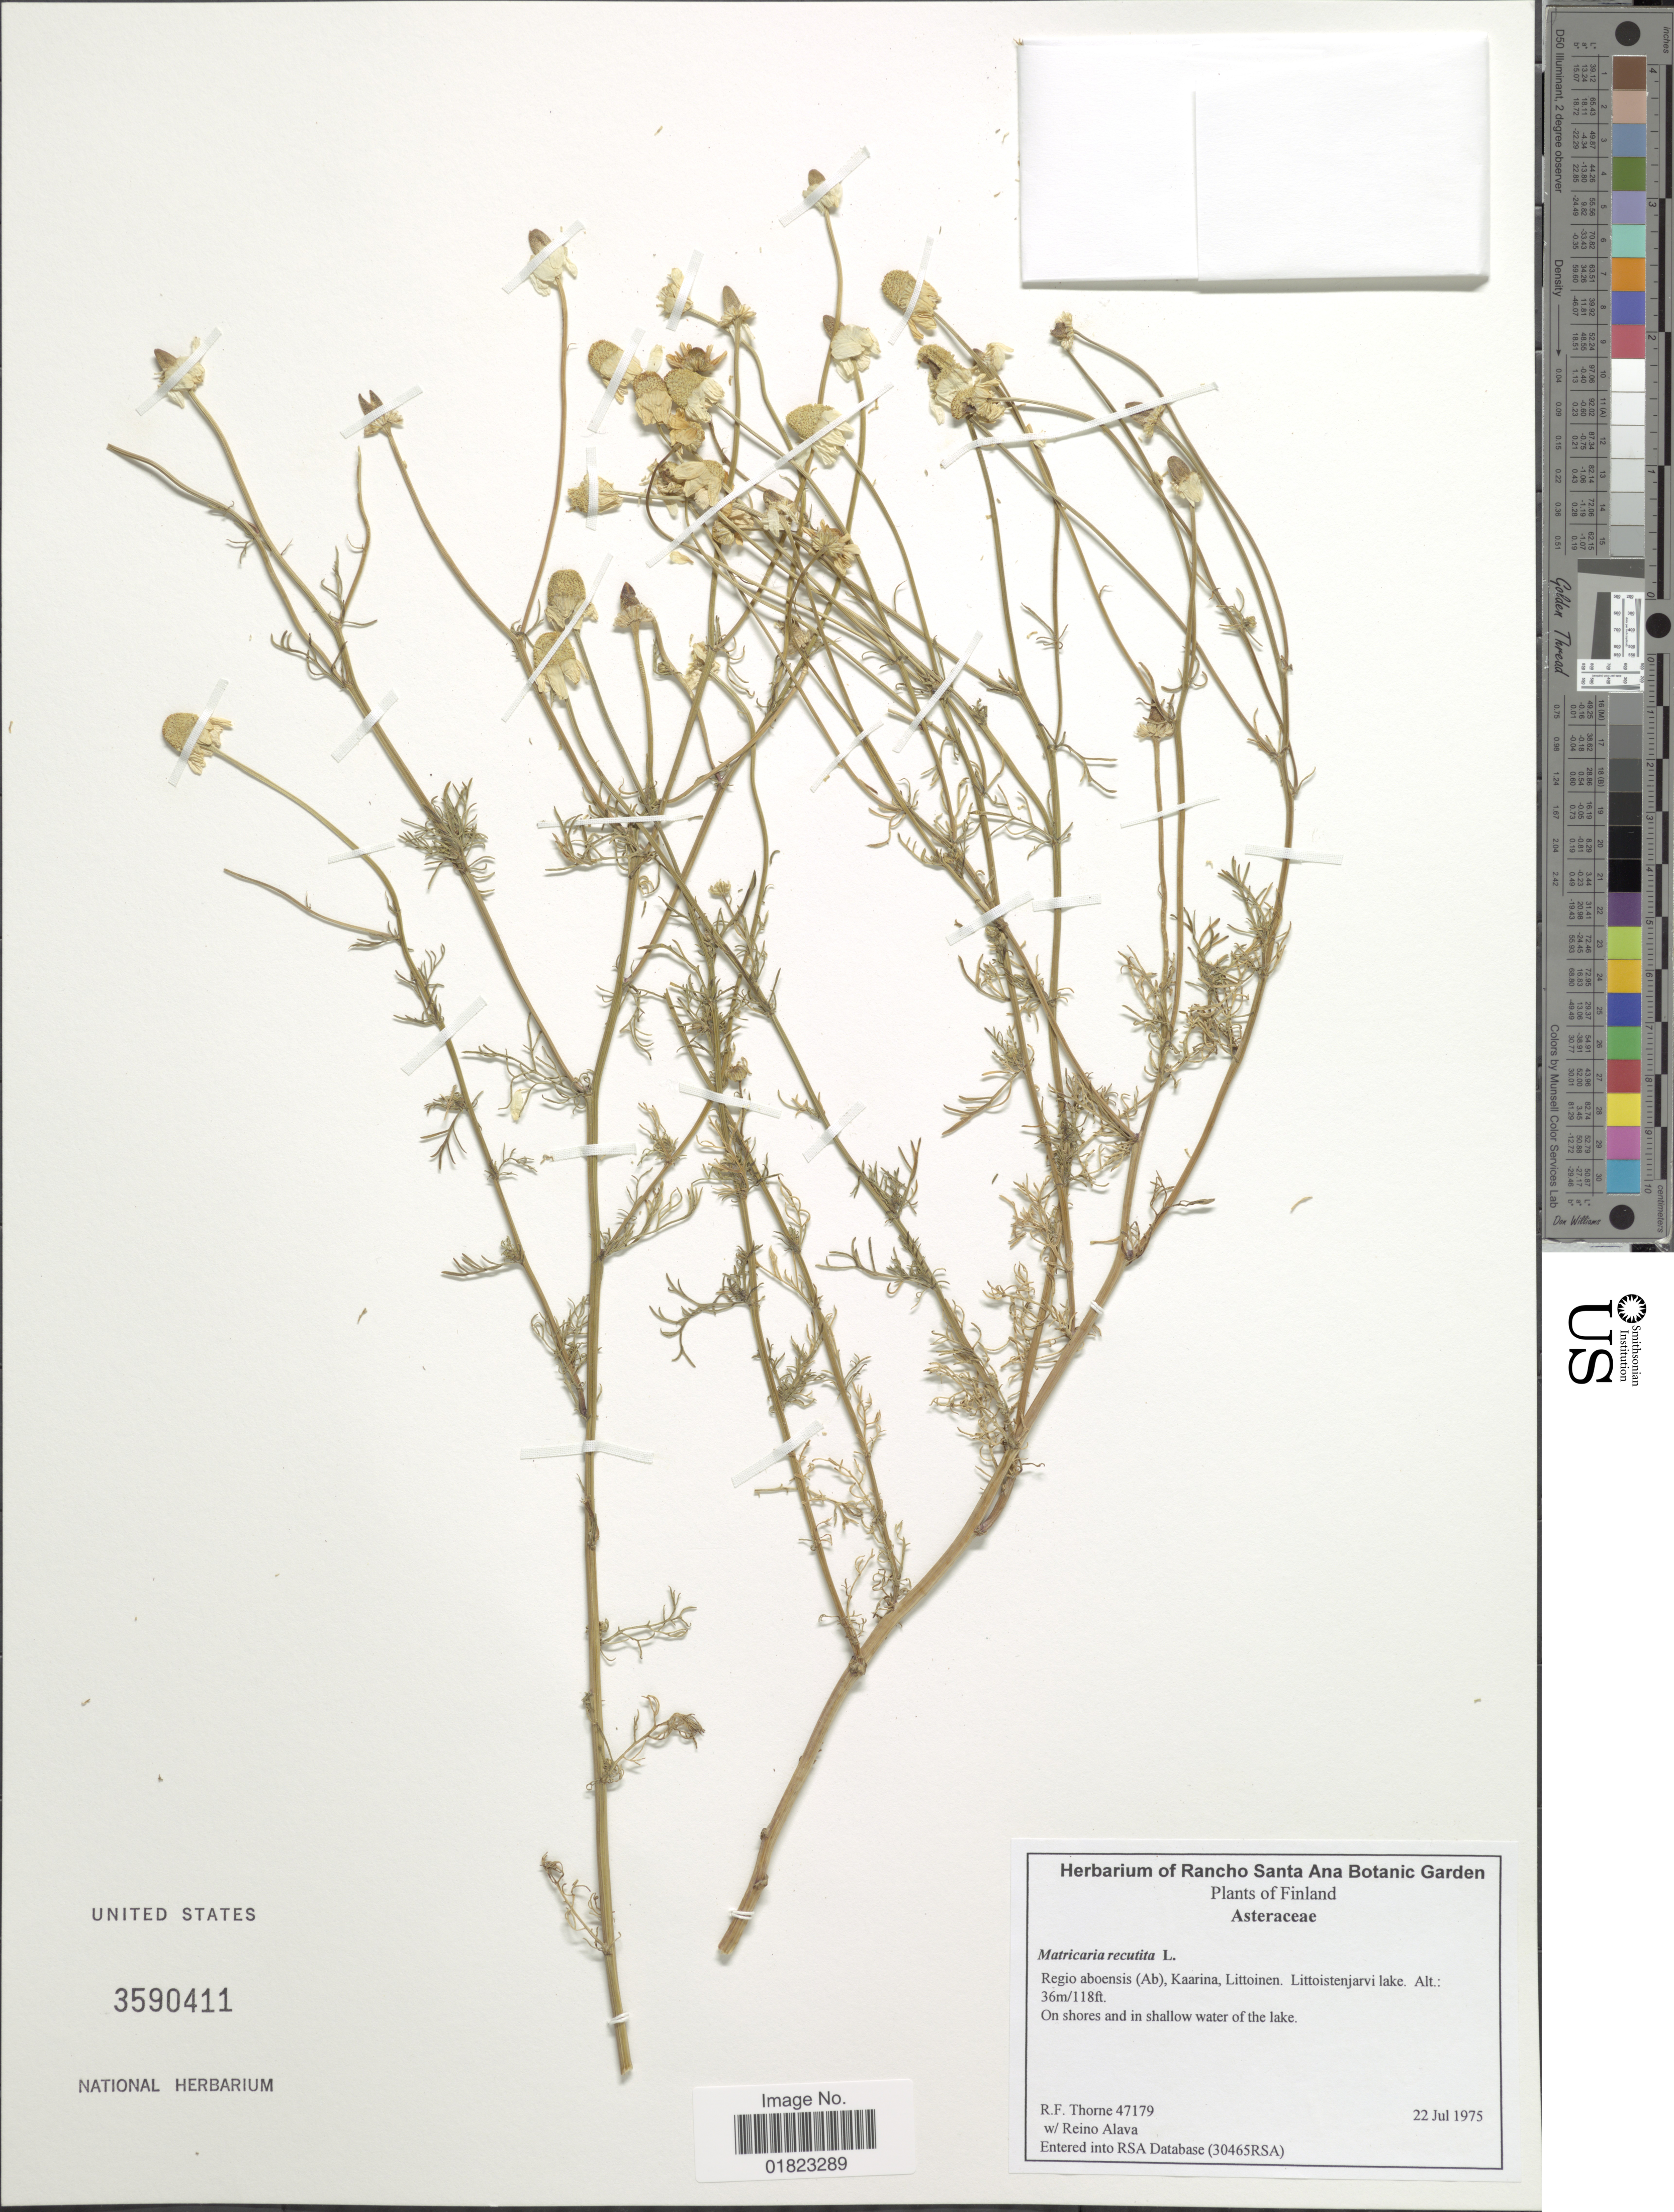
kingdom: Plantae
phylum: Tracheophyta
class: Magnoliopsida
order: Asterales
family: Asteraceae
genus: Matricaria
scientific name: Matricaria recutita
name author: L.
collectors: R. F. Thorne & R. O. Alava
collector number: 47179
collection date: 1975-07-22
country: Finland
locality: Finland, Regio aboensis (Ab), Kaarina, Littoinen, Littoisenjarvi lake.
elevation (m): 36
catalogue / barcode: US 3590411